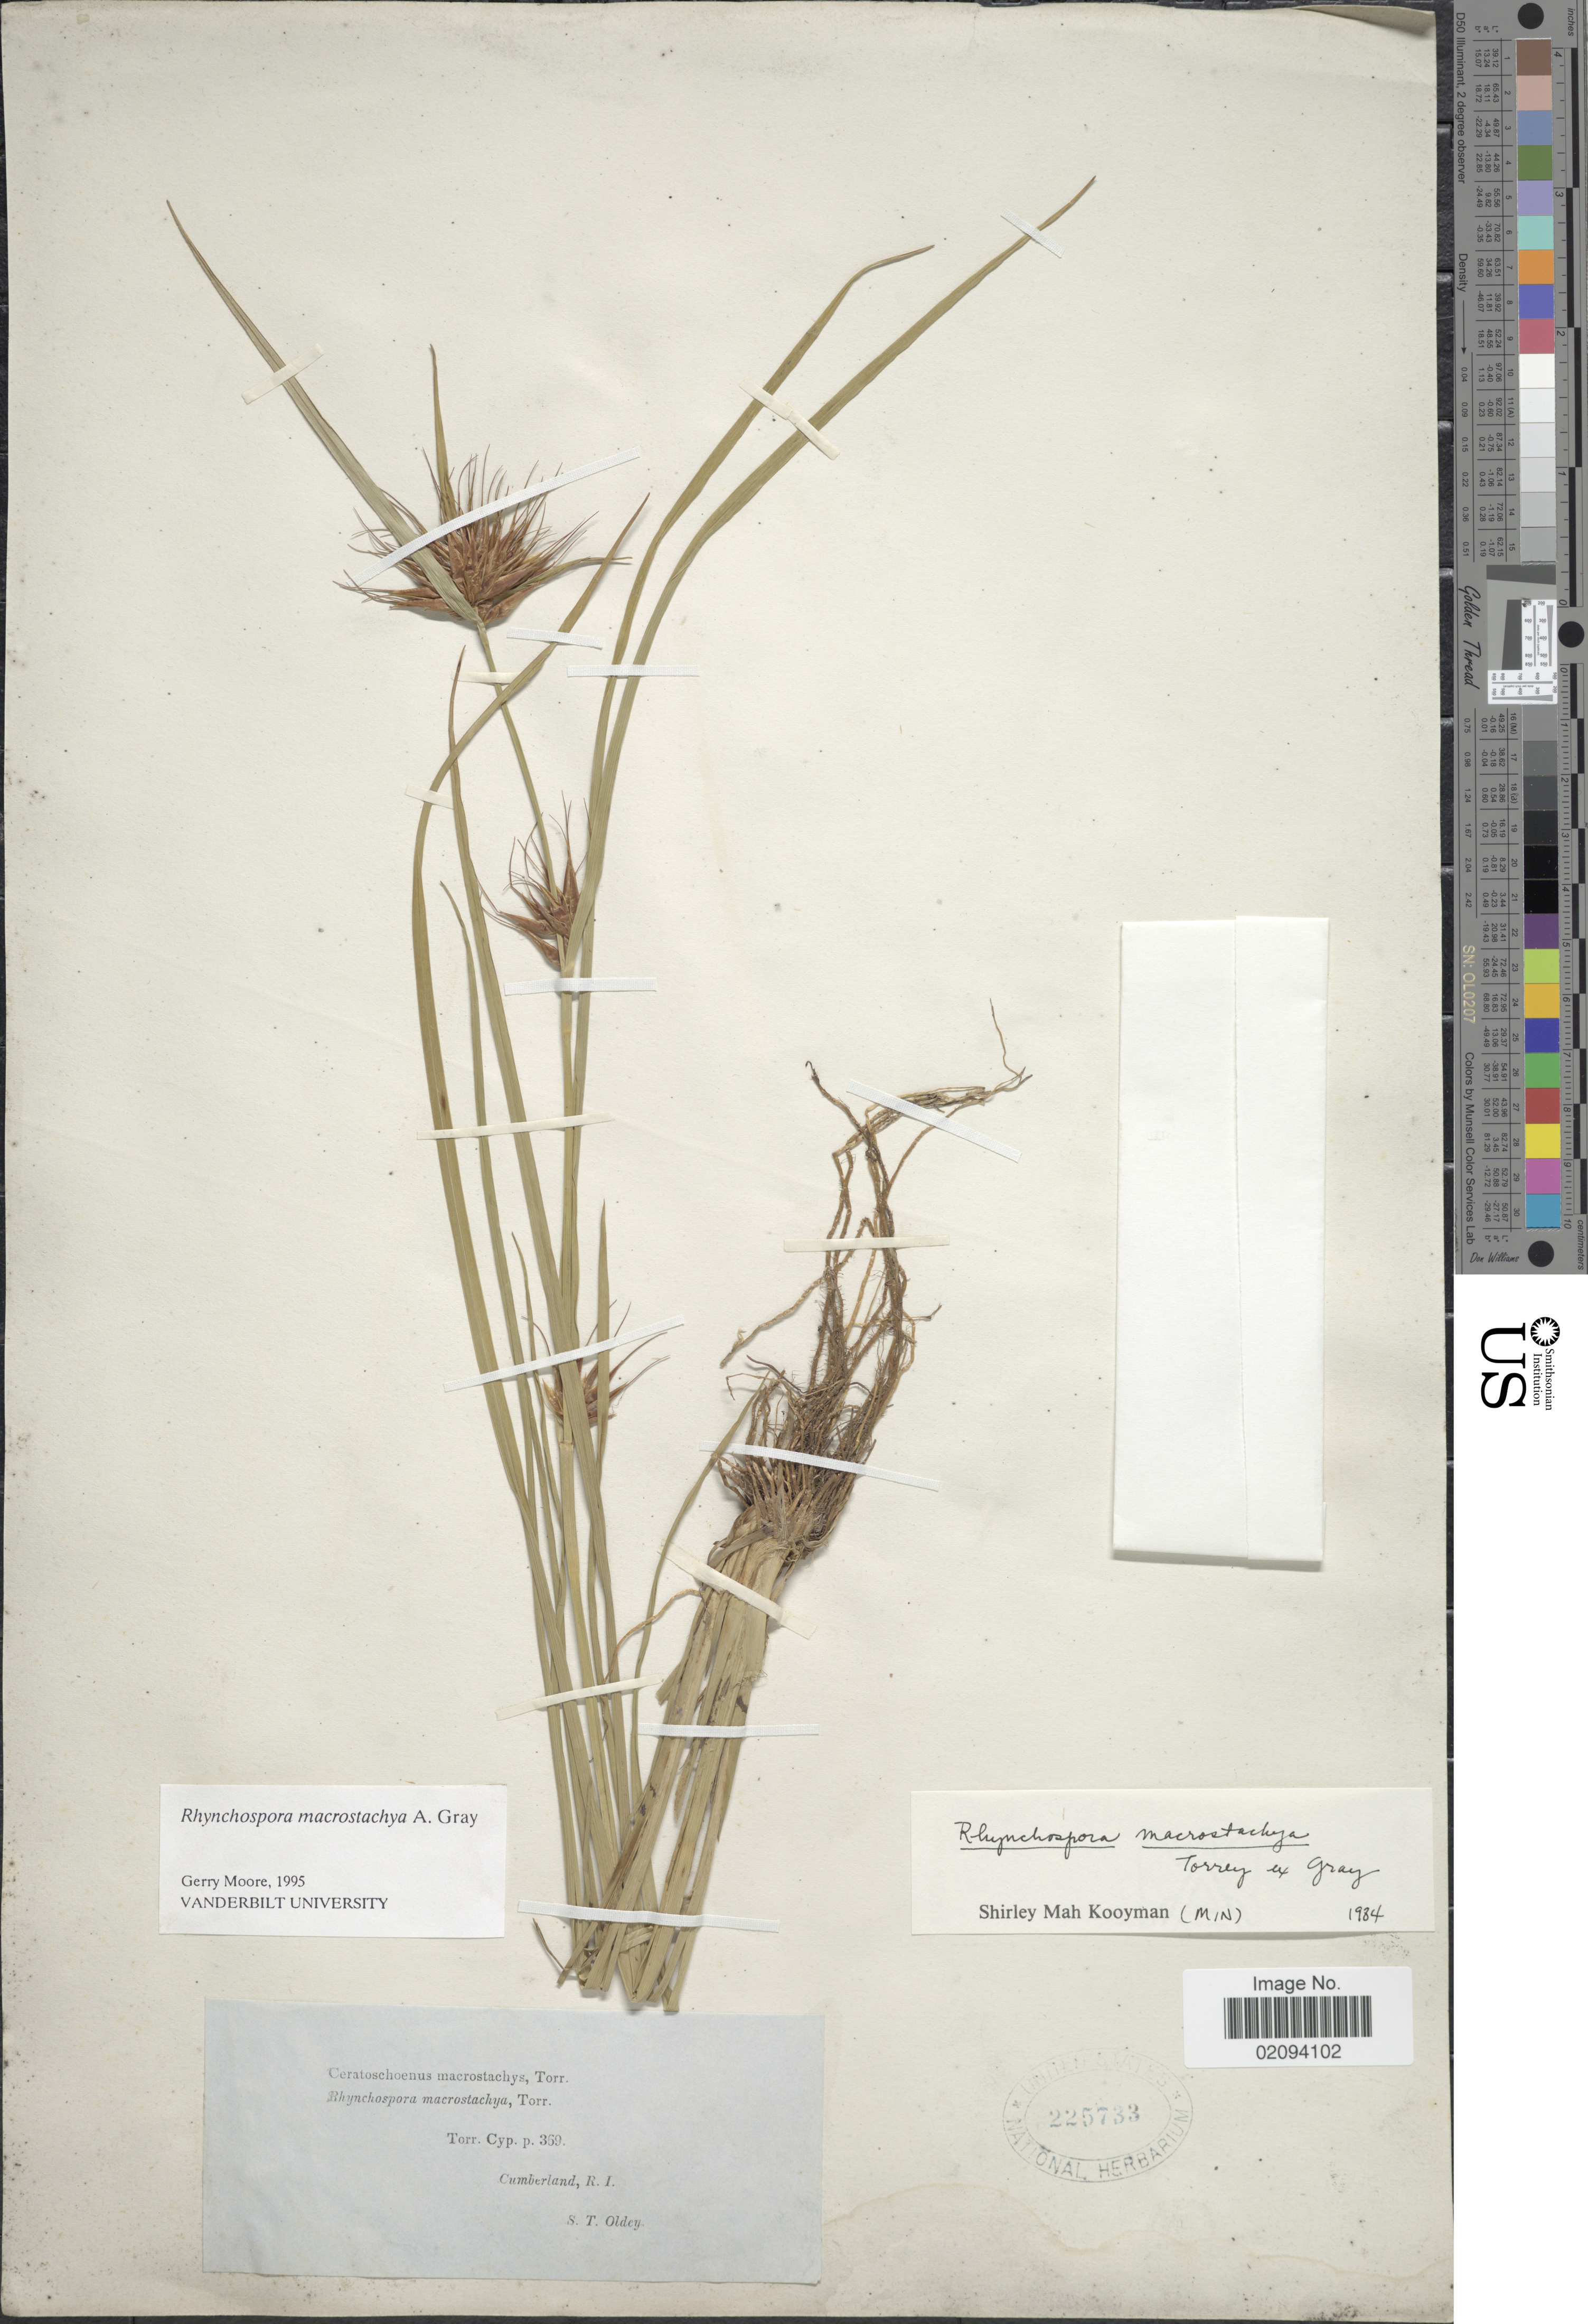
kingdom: Plantae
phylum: Tracheophyta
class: Liliopsida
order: Poales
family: Cyperaceae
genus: Rhynchospora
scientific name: Rhynchospora macrostachya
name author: Torr. ex A. Gray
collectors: S. Oldey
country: United States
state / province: Rhode Island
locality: Cumberland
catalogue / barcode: US 225733